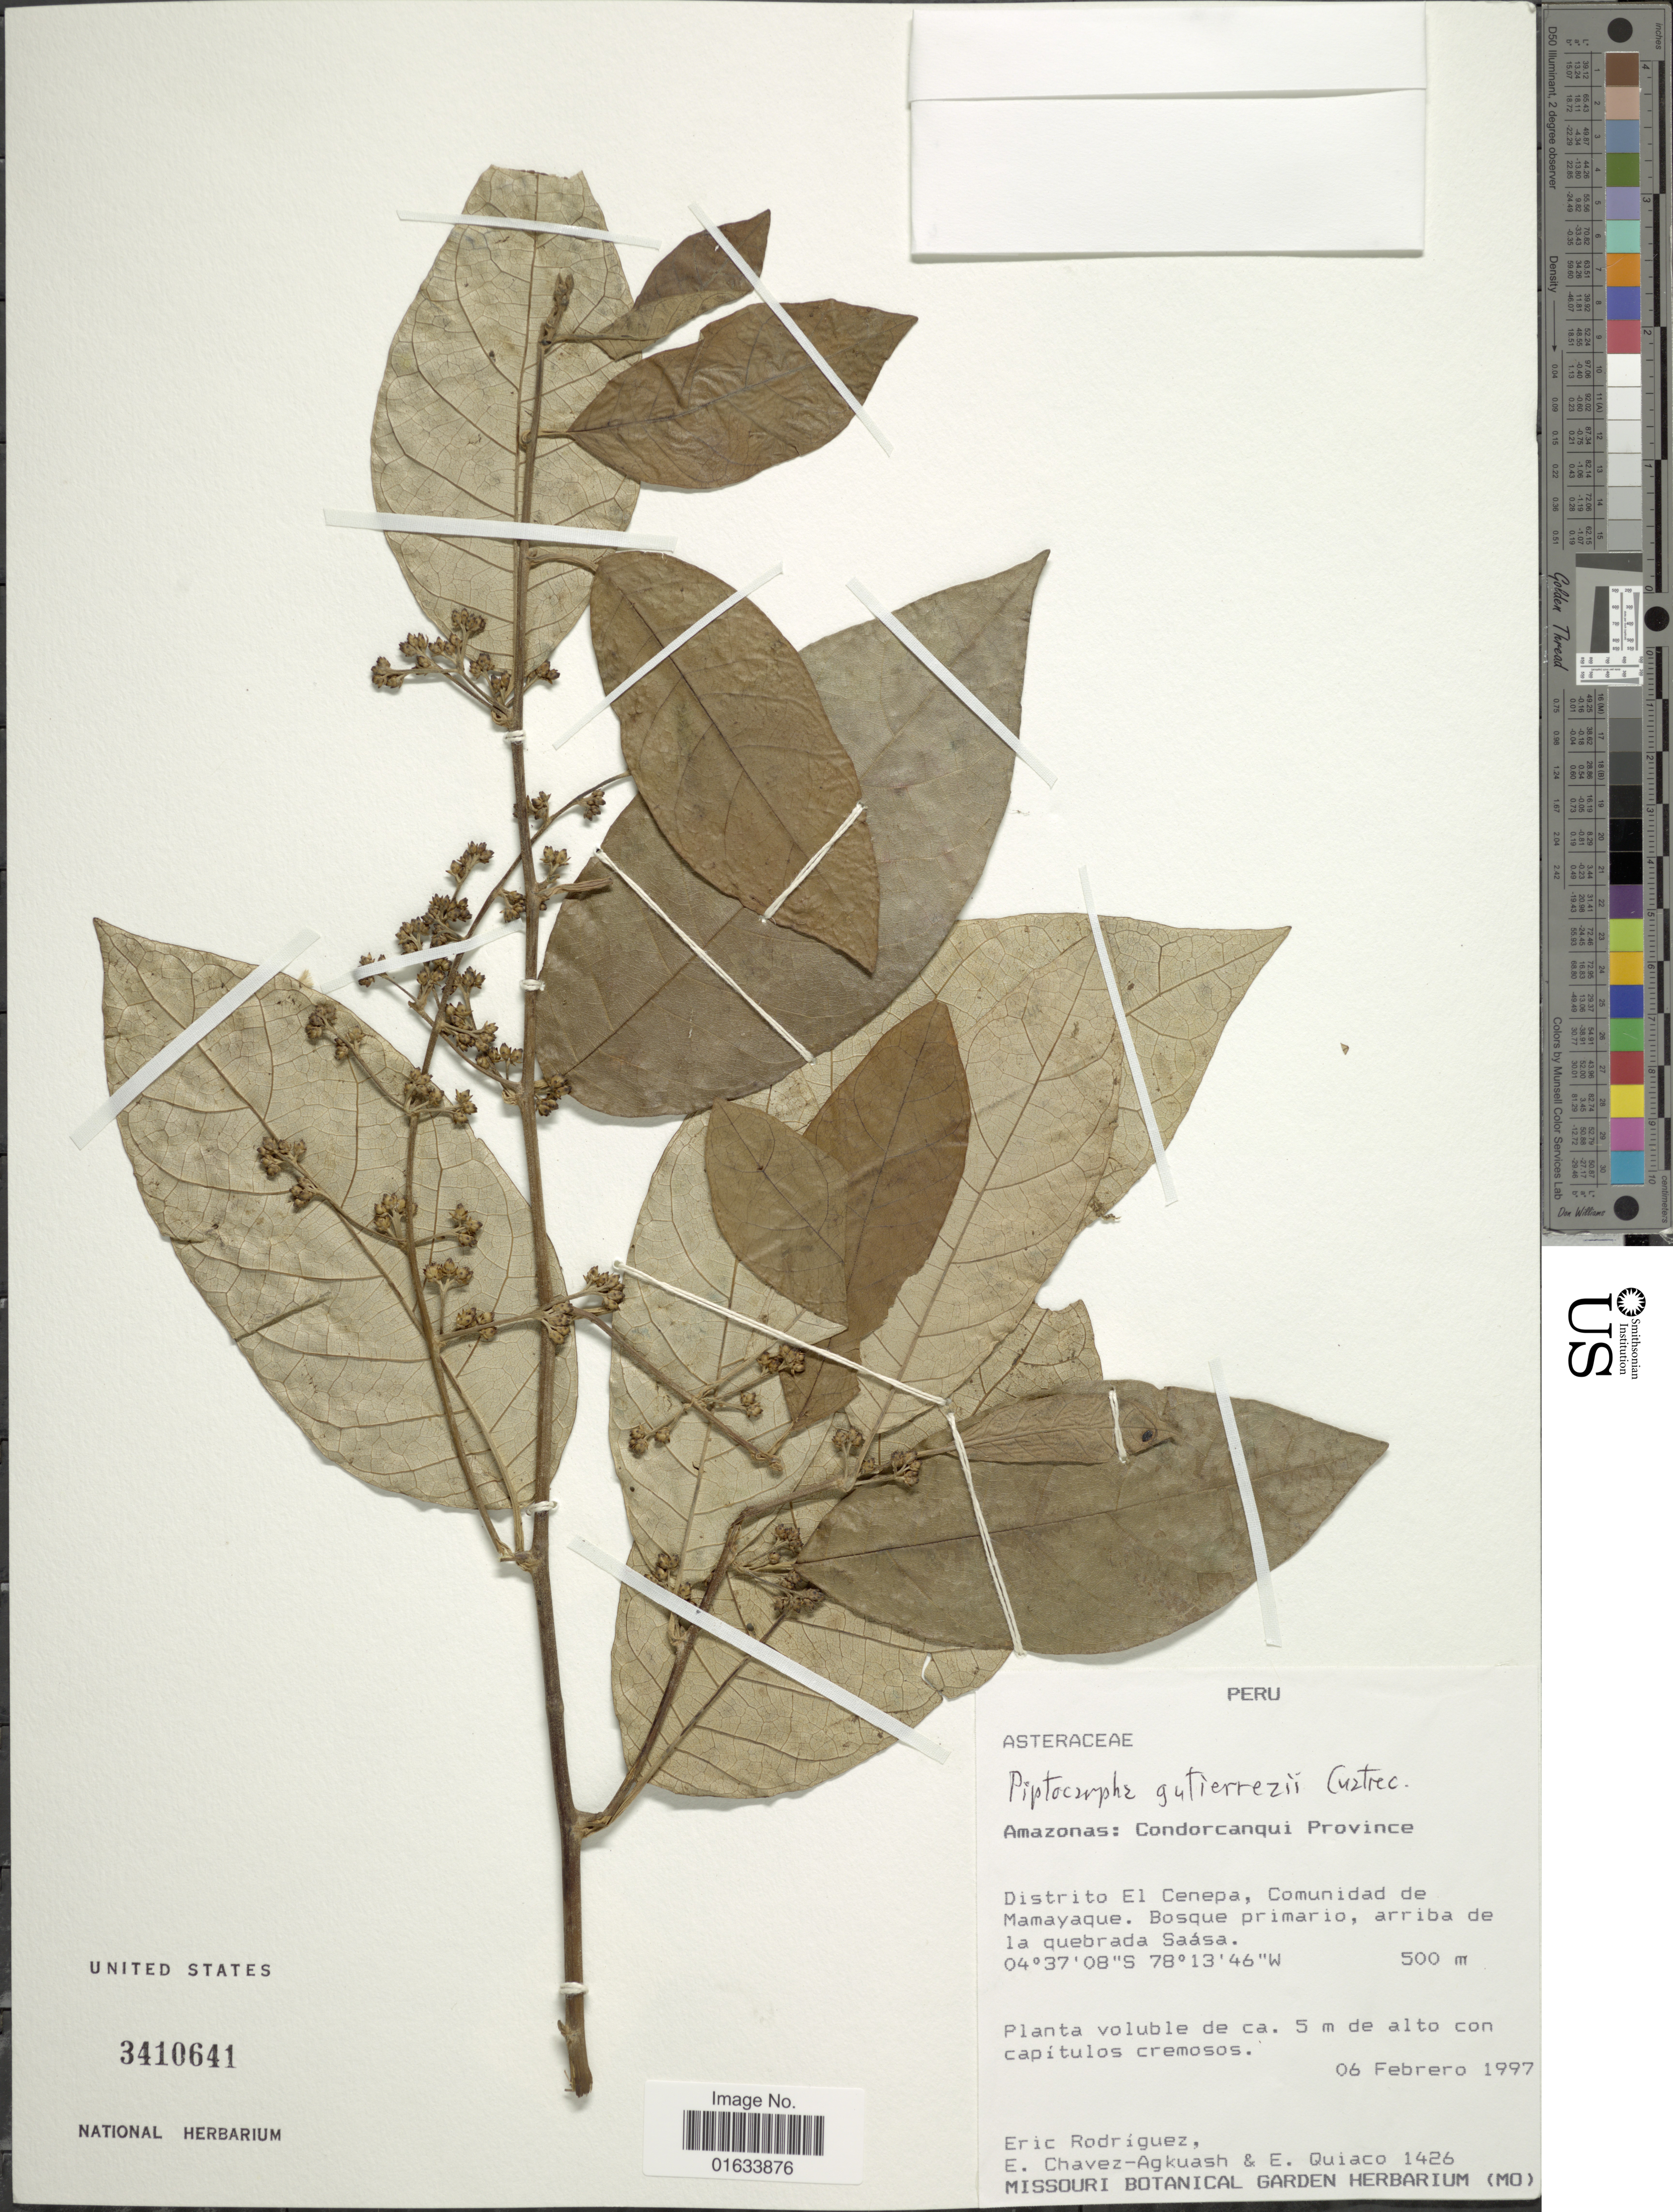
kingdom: Plantae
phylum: Tracheophyta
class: Magnoliopsida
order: Asterales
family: Asteraceae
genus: Piptocarpha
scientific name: Piptocarpha gutierrezii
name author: Cuatrec.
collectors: E. F. Rodrignez R., E. Chavez-Agkuash & E. Quiaco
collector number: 1426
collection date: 1997-02-06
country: Peru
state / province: Amazonas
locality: Amazonas: Condorcanqui Province. Distrito El Cenepa, Comunidad de Mamayague. Bosque primario, arriba de la quebrada Saása.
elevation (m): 500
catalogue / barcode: US 3410641